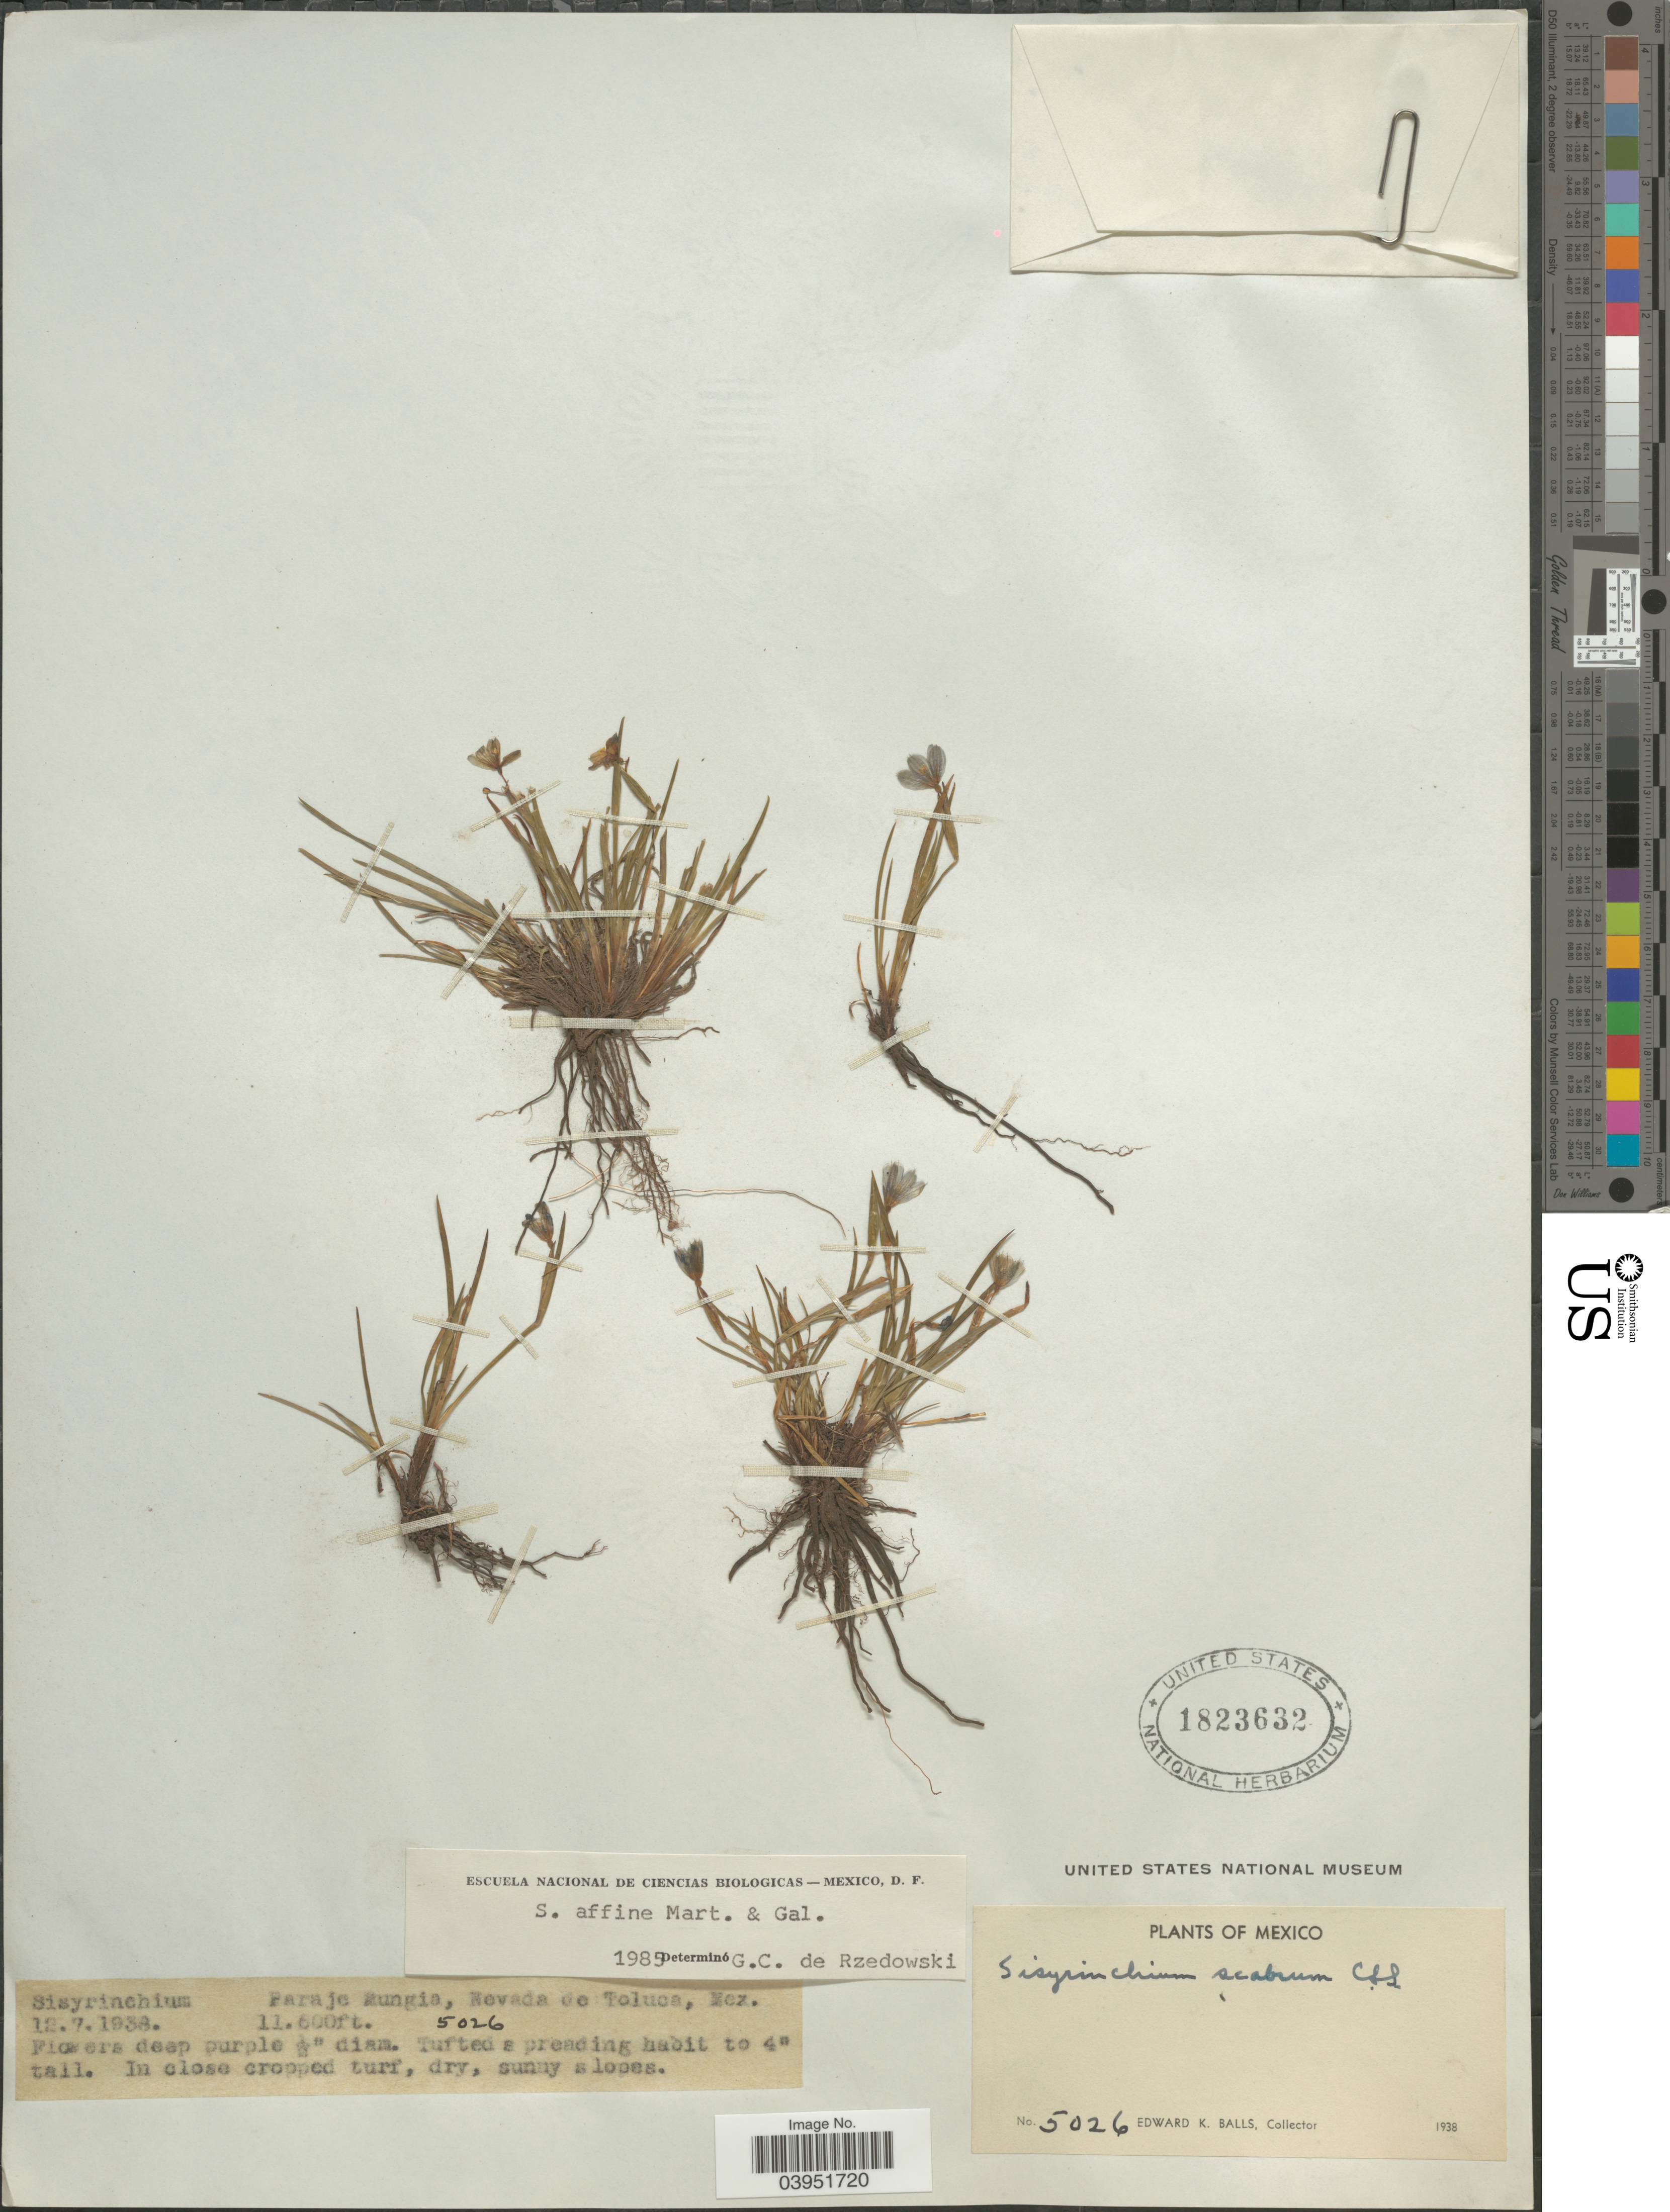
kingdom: Plantae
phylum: Tracheophyta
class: Liliopsida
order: Asparagales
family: Iridaceae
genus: Sisyrinchium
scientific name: Sisyrinchium affine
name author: M. Martens & Galeotti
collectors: E. K. Balls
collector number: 5026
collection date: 1938-07-12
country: Mexico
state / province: México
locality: Paraja Mungia, Nevada de Toluca.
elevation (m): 3536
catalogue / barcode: US 1823632